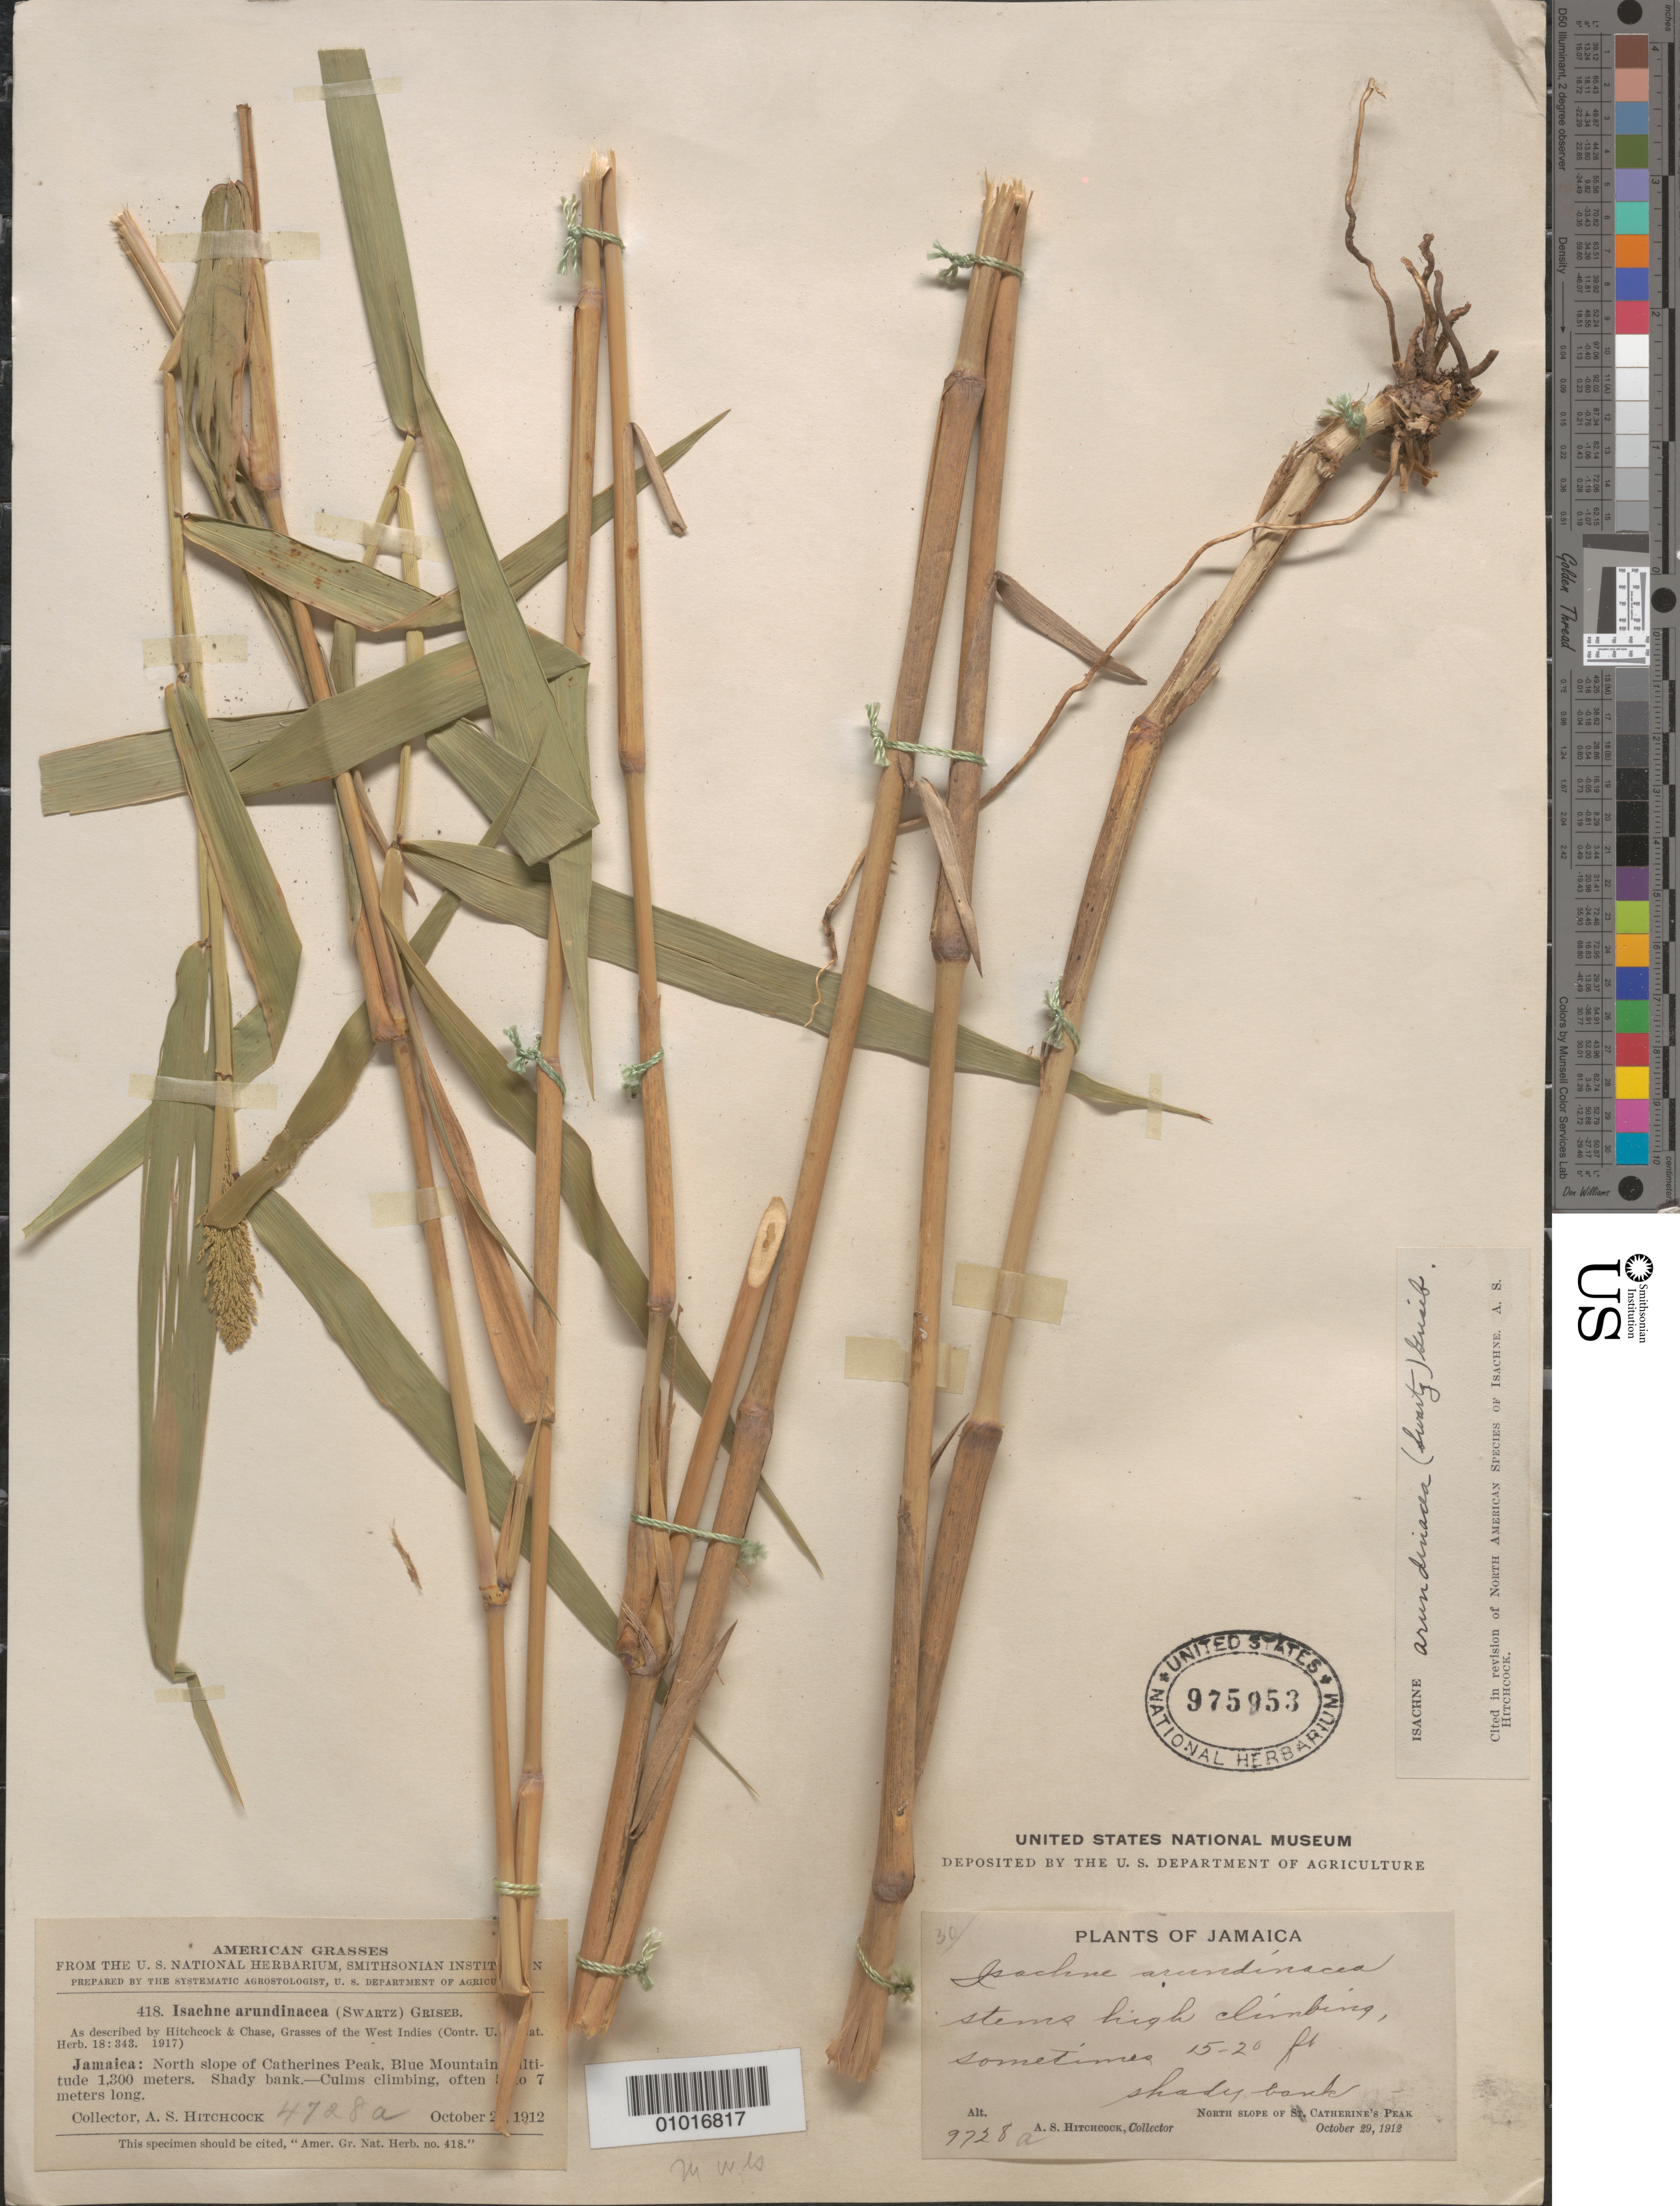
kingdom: Plantae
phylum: Tracheophyta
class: Liliopsida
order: Poales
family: Poaceae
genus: Isachne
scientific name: Isachne arundinacea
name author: (Sw.) Griseb.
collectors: A. S. Hitchcock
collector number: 9728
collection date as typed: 29 Oct 1912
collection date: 1912-10-29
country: Jamaica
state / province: Saint Andrew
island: Jamaica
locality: North slope of Catherines Peak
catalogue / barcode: US 975953